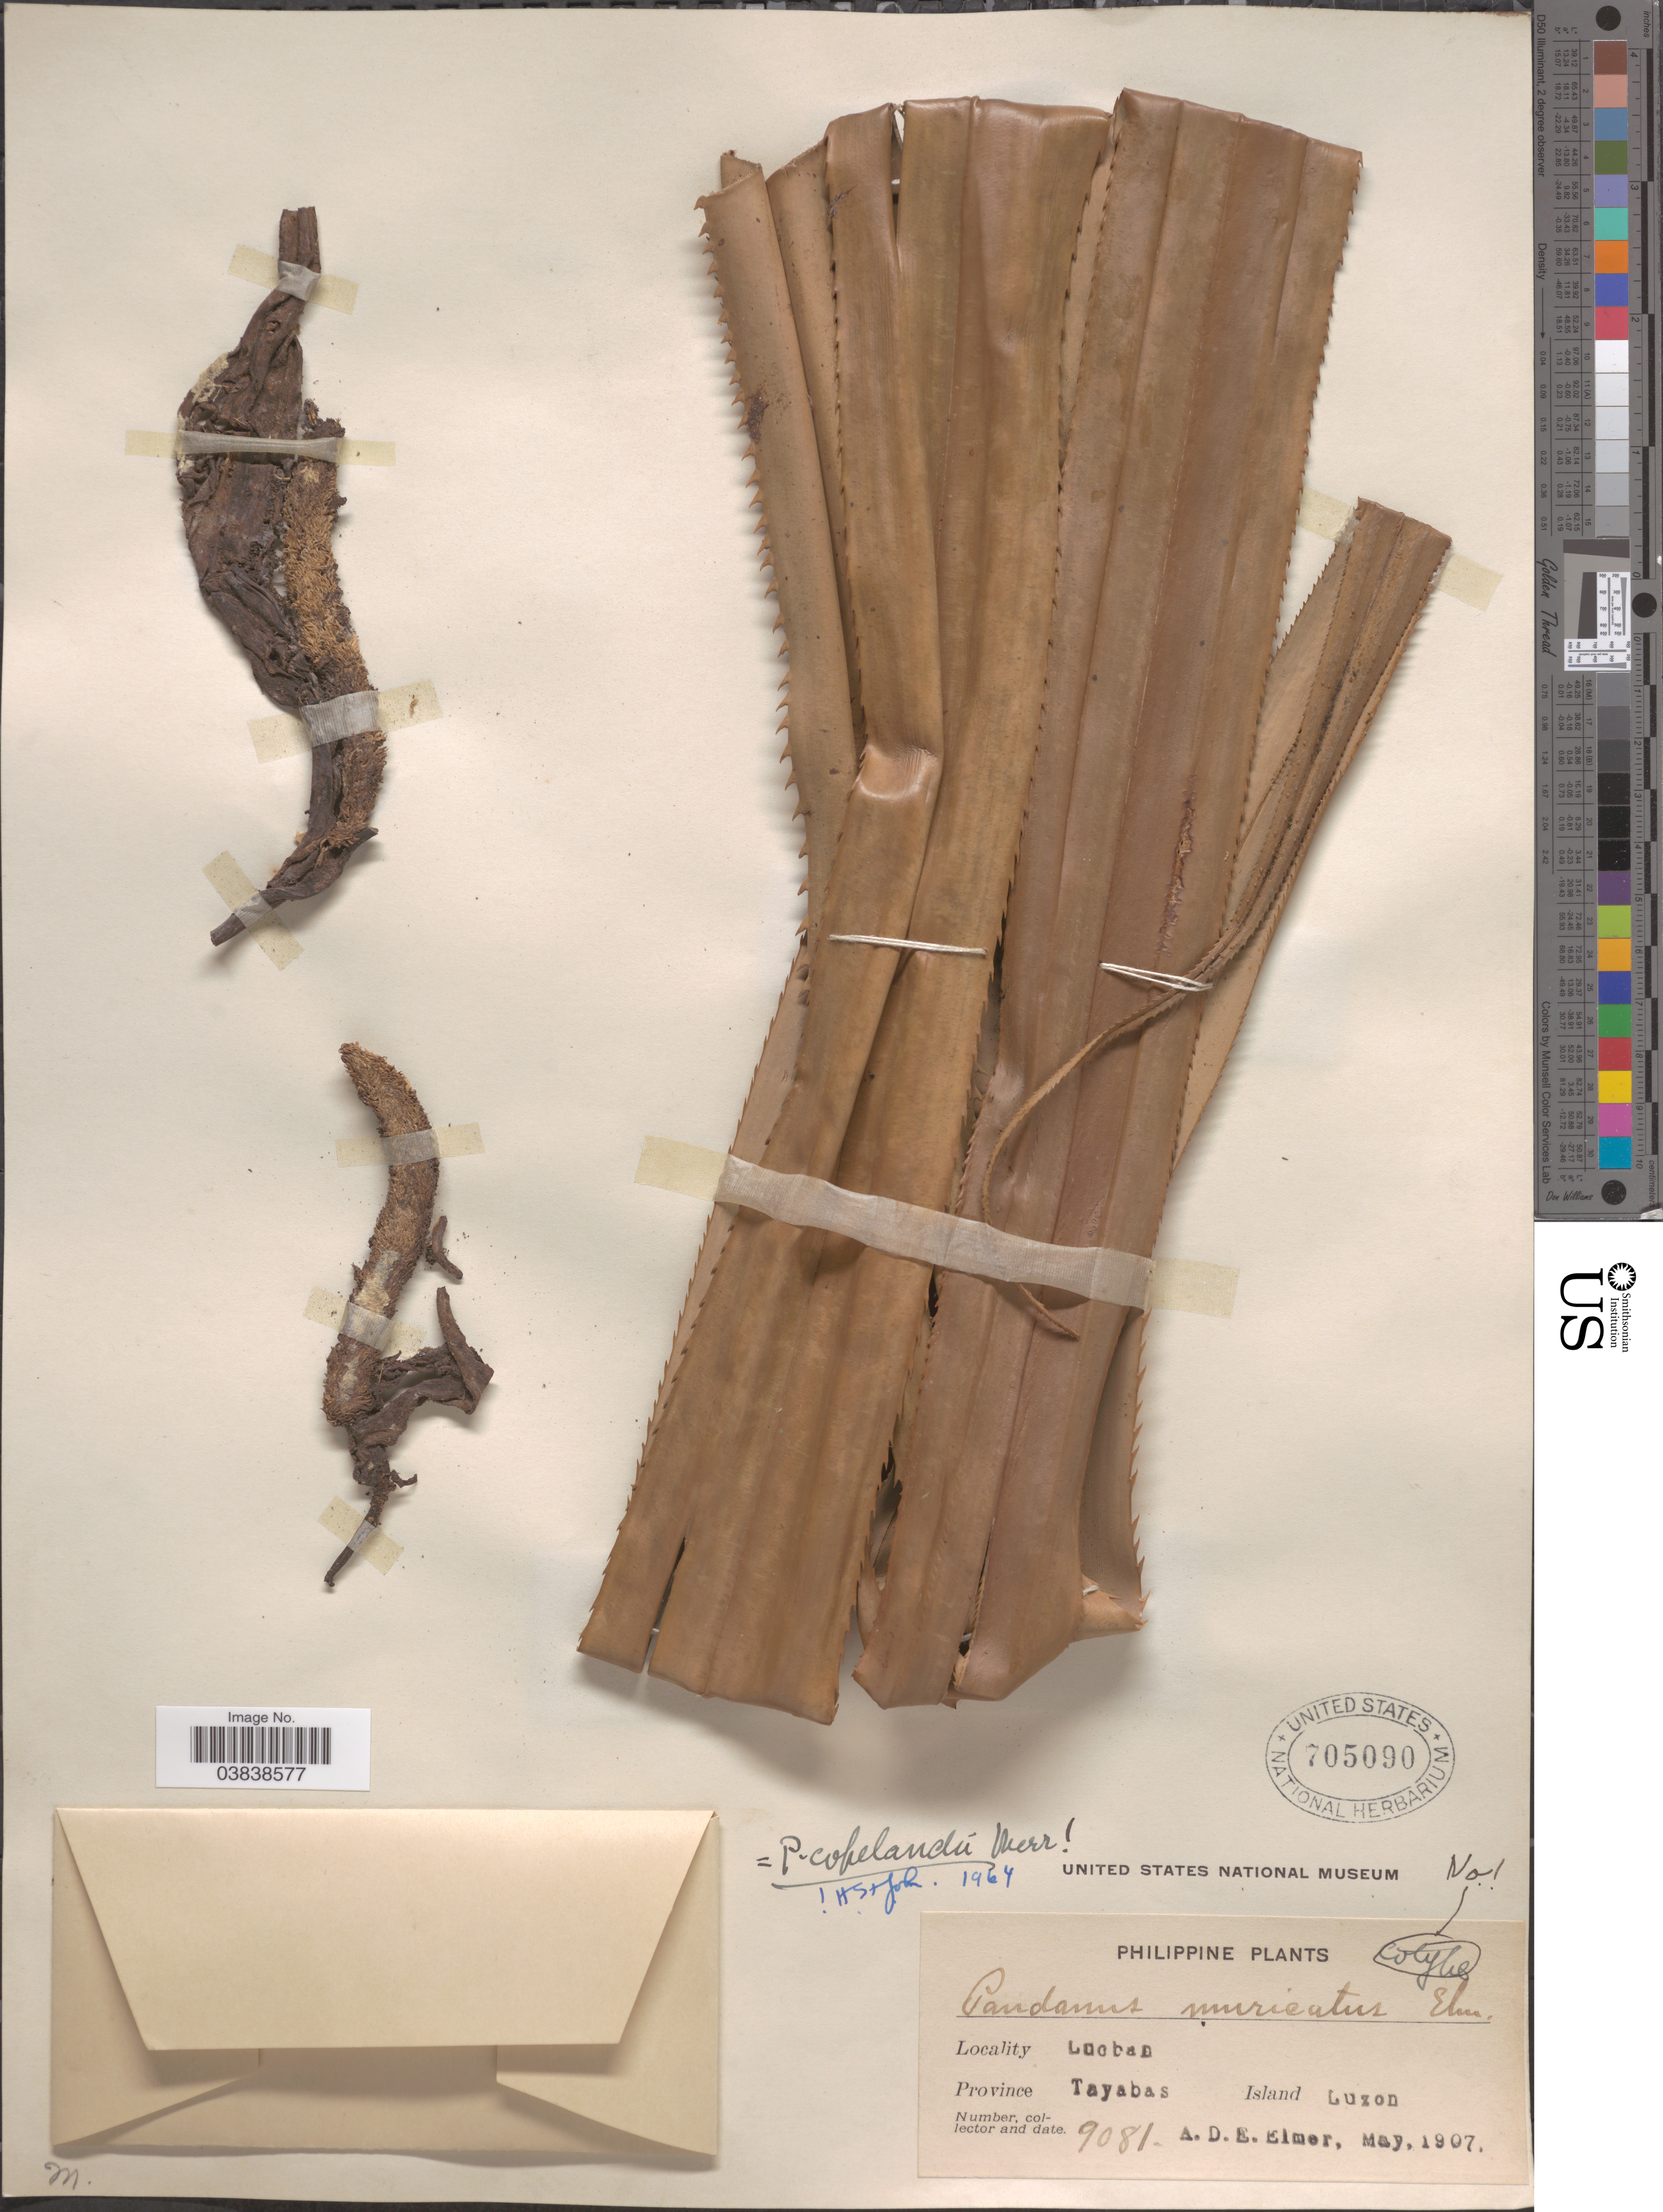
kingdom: Plantae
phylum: Tracheophyta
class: Liliopsida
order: Pandanales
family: Pandanaceae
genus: Pandanus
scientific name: Pandanus copelandii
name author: Merr.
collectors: A. D. E. Elmer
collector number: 9081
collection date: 1907-05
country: Philippines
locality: Lucban. Province Tayabas, Island Luzon.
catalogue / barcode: US 705090